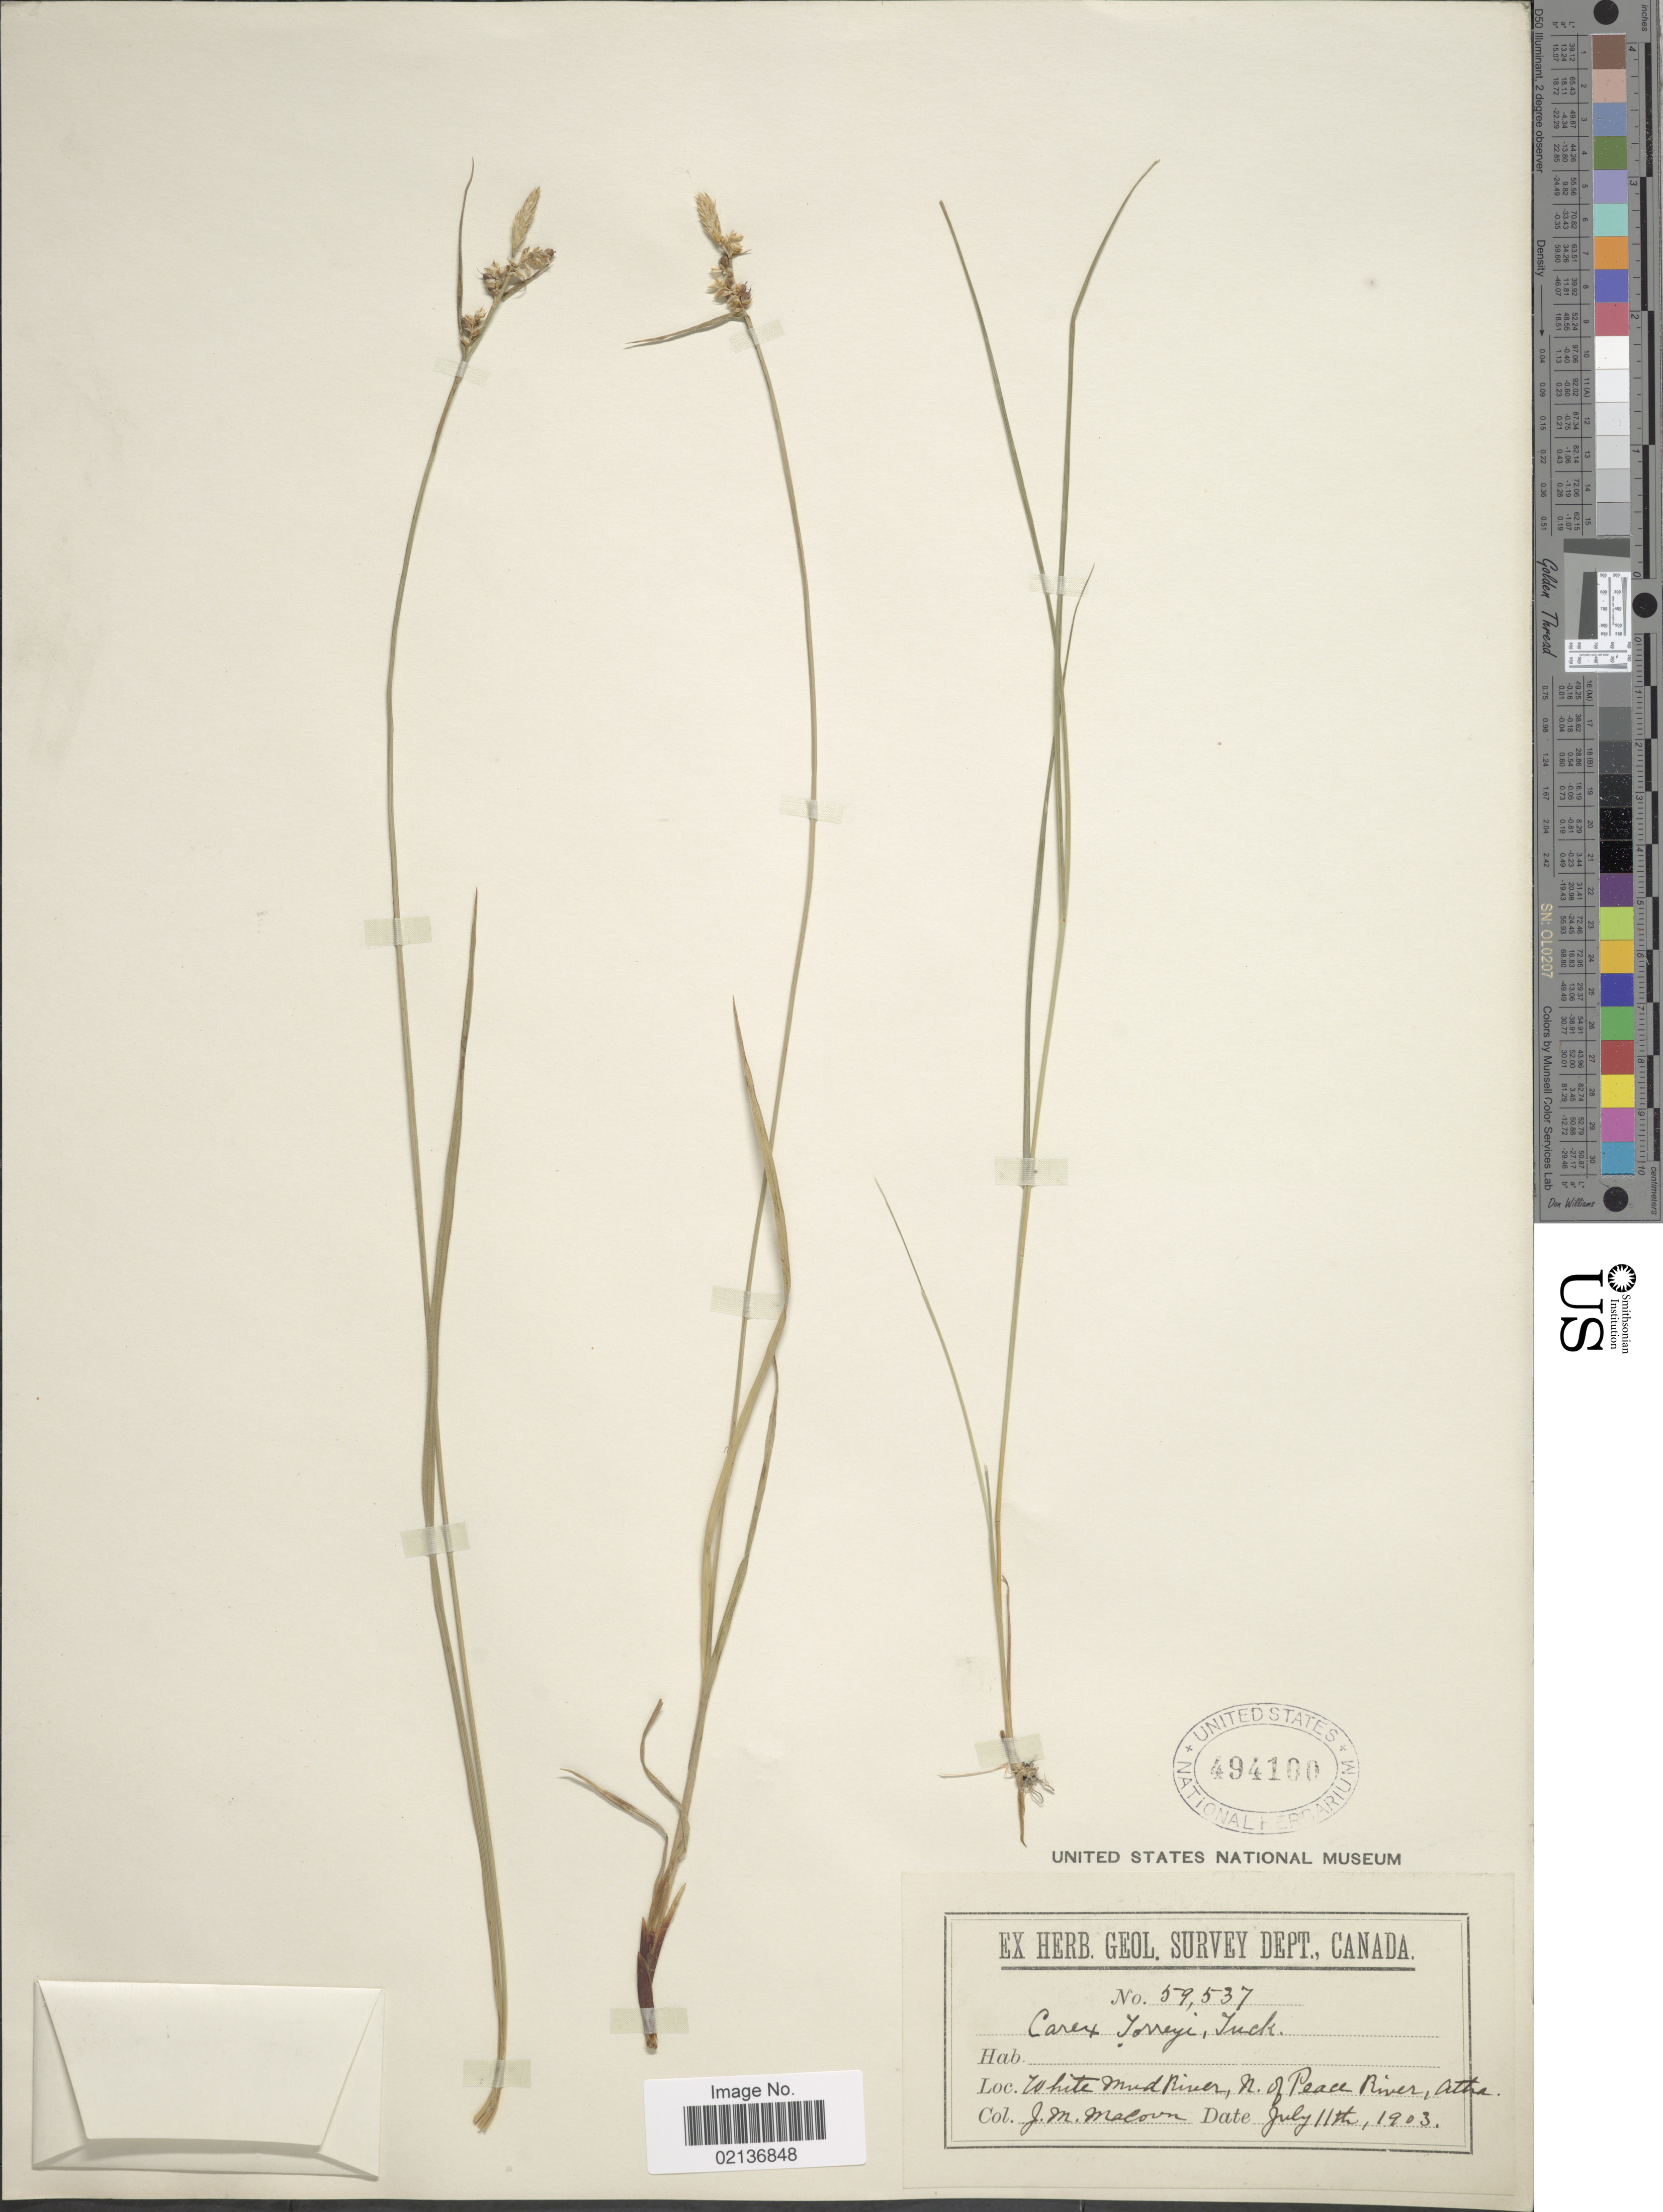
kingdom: Plantae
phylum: Tracheophyta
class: Liliopsida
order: Poales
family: Cyperaceae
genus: Carex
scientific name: Carex torreyi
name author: Tuck.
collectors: J. M. Macoun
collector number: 59537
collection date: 1903-07-11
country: Canada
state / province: Alberta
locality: White Mud Ruver, N. of Peace River, Atha.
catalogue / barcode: US 494100